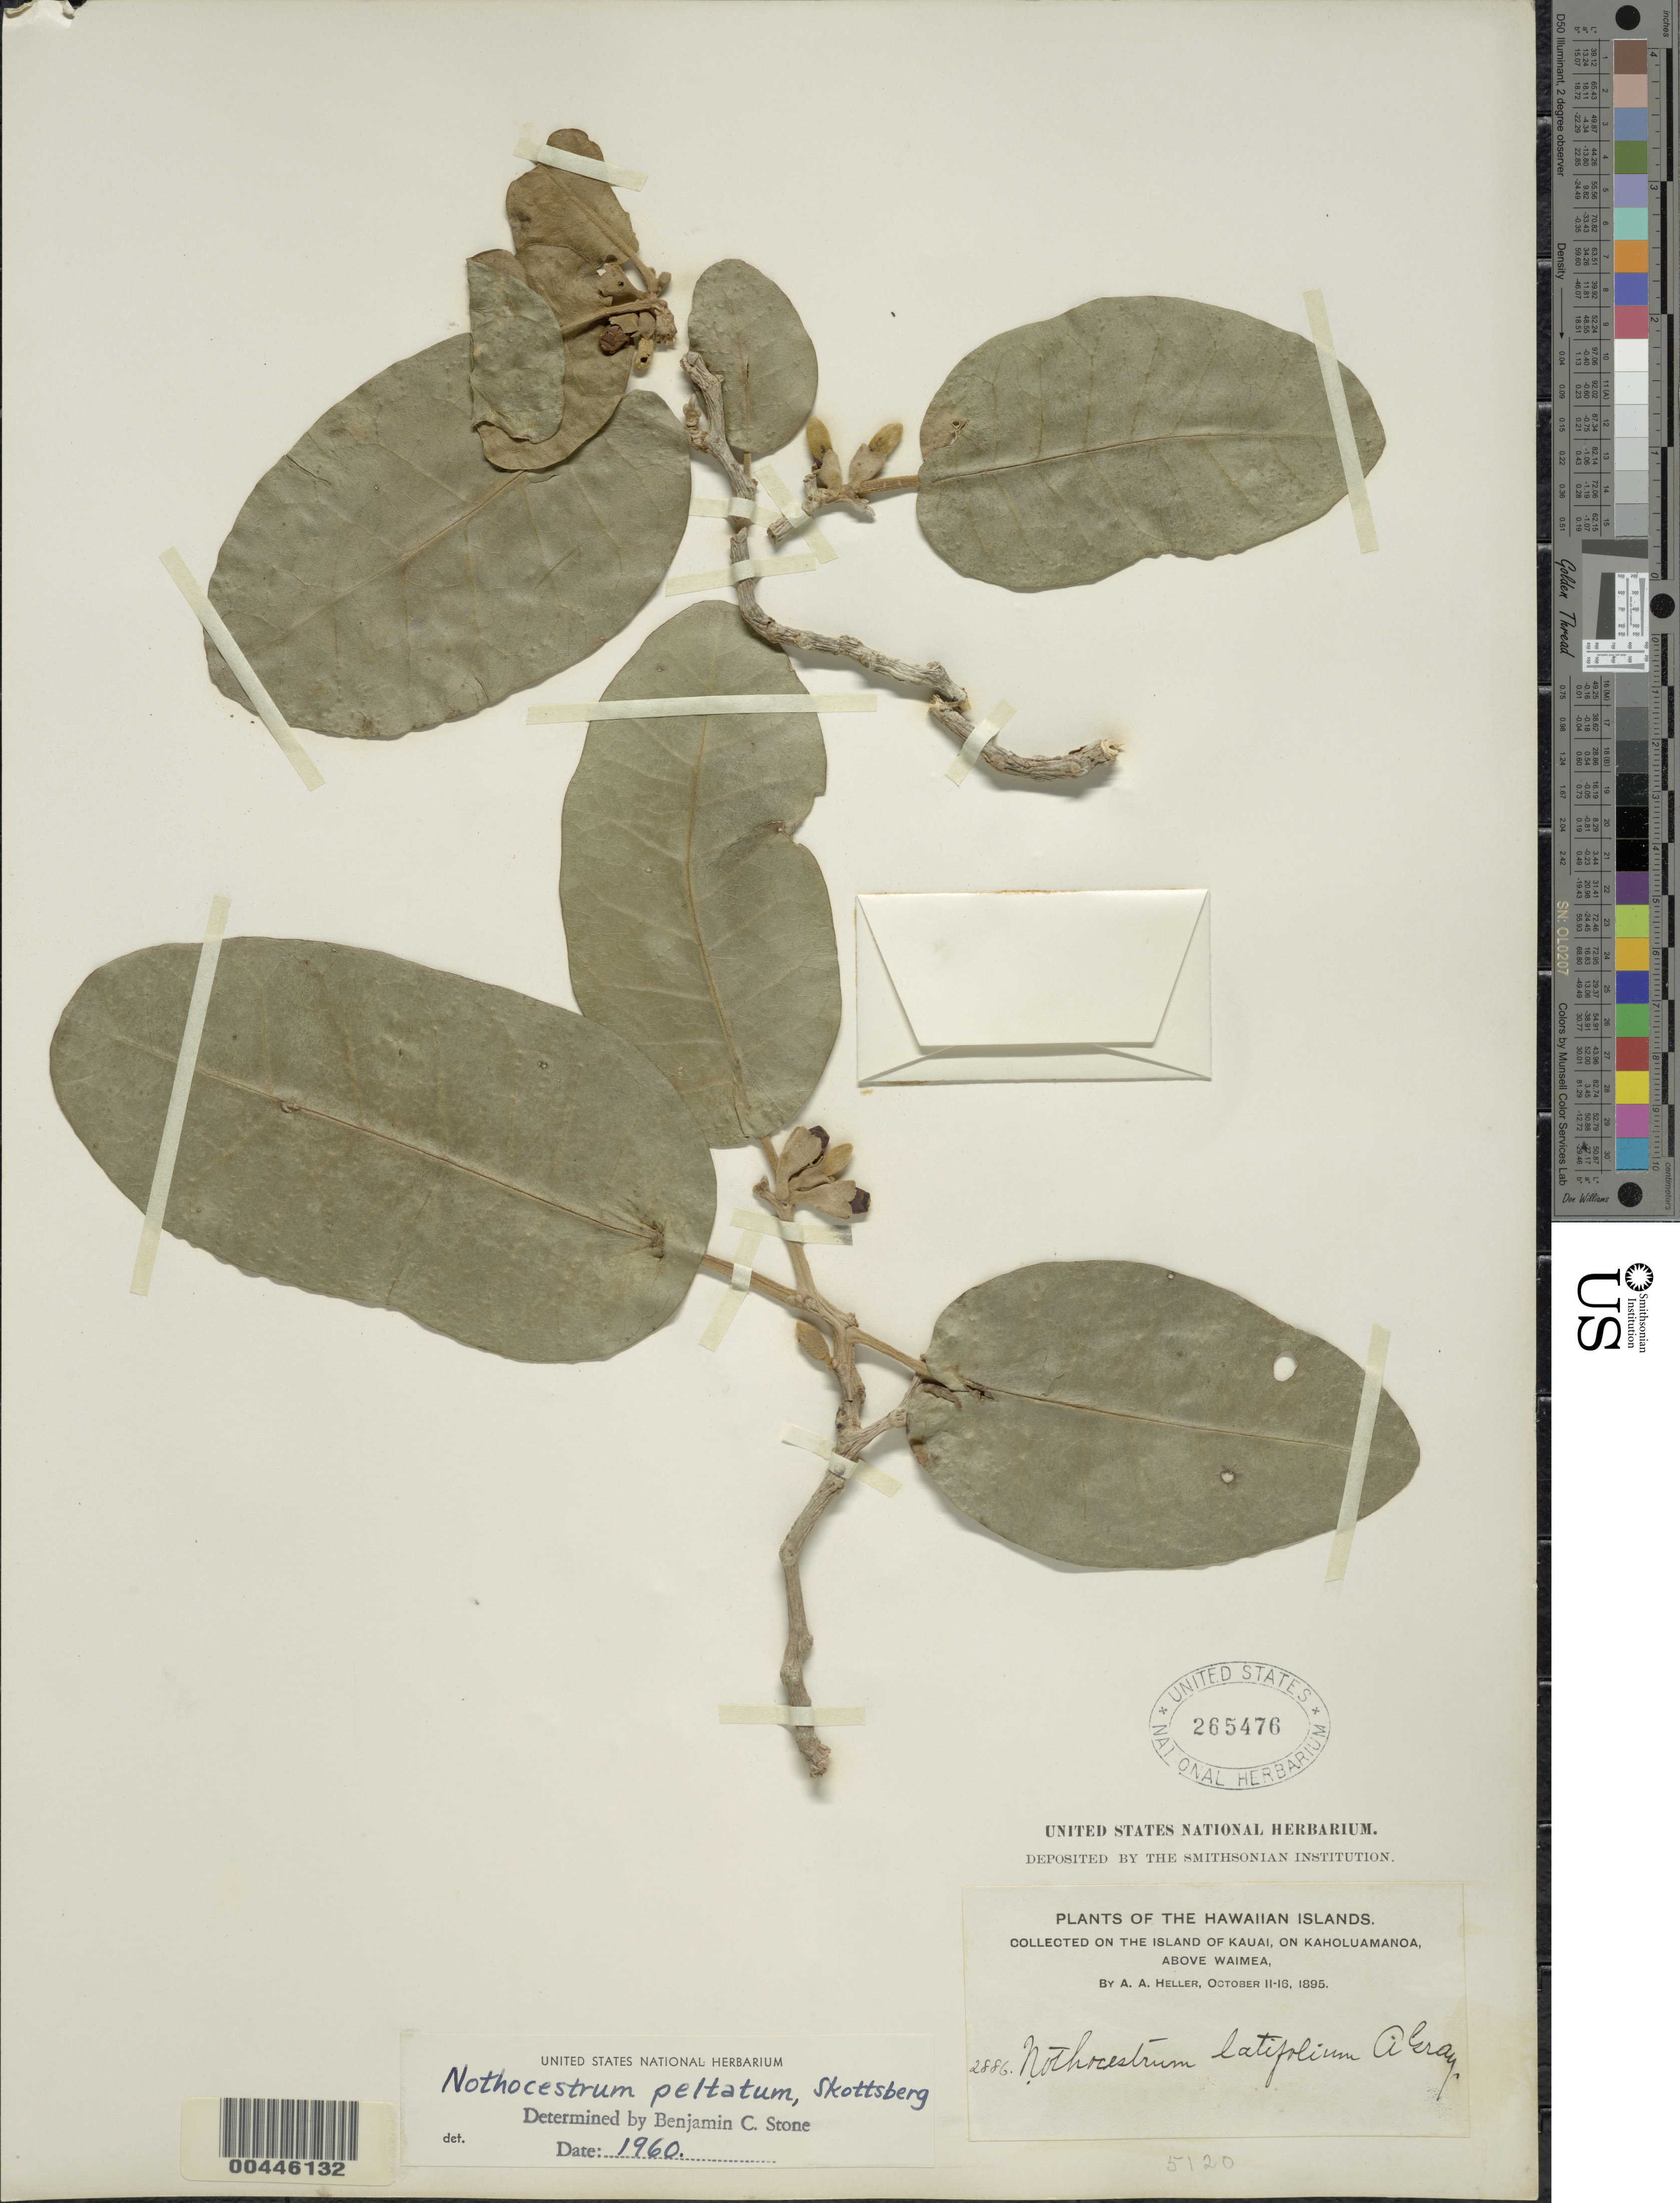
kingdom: Plantae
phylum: Tracheophyta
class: Magnoliopsida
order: Solanales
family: Solanaceae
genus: Nothocestrum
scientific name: Nothocestrum peltatum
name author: Skottsb.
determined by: Stone, Benjamin C.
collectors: A. A. Heller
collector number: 2886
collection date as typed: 11 Oct 1895 to 16 Oct 1895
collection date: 1895-10-11/1895-10-16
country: United States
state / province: Hawaii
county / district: Kauai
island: Kaua'i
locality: On Kaholuamanoa, above Waimea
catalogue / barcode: US 265476